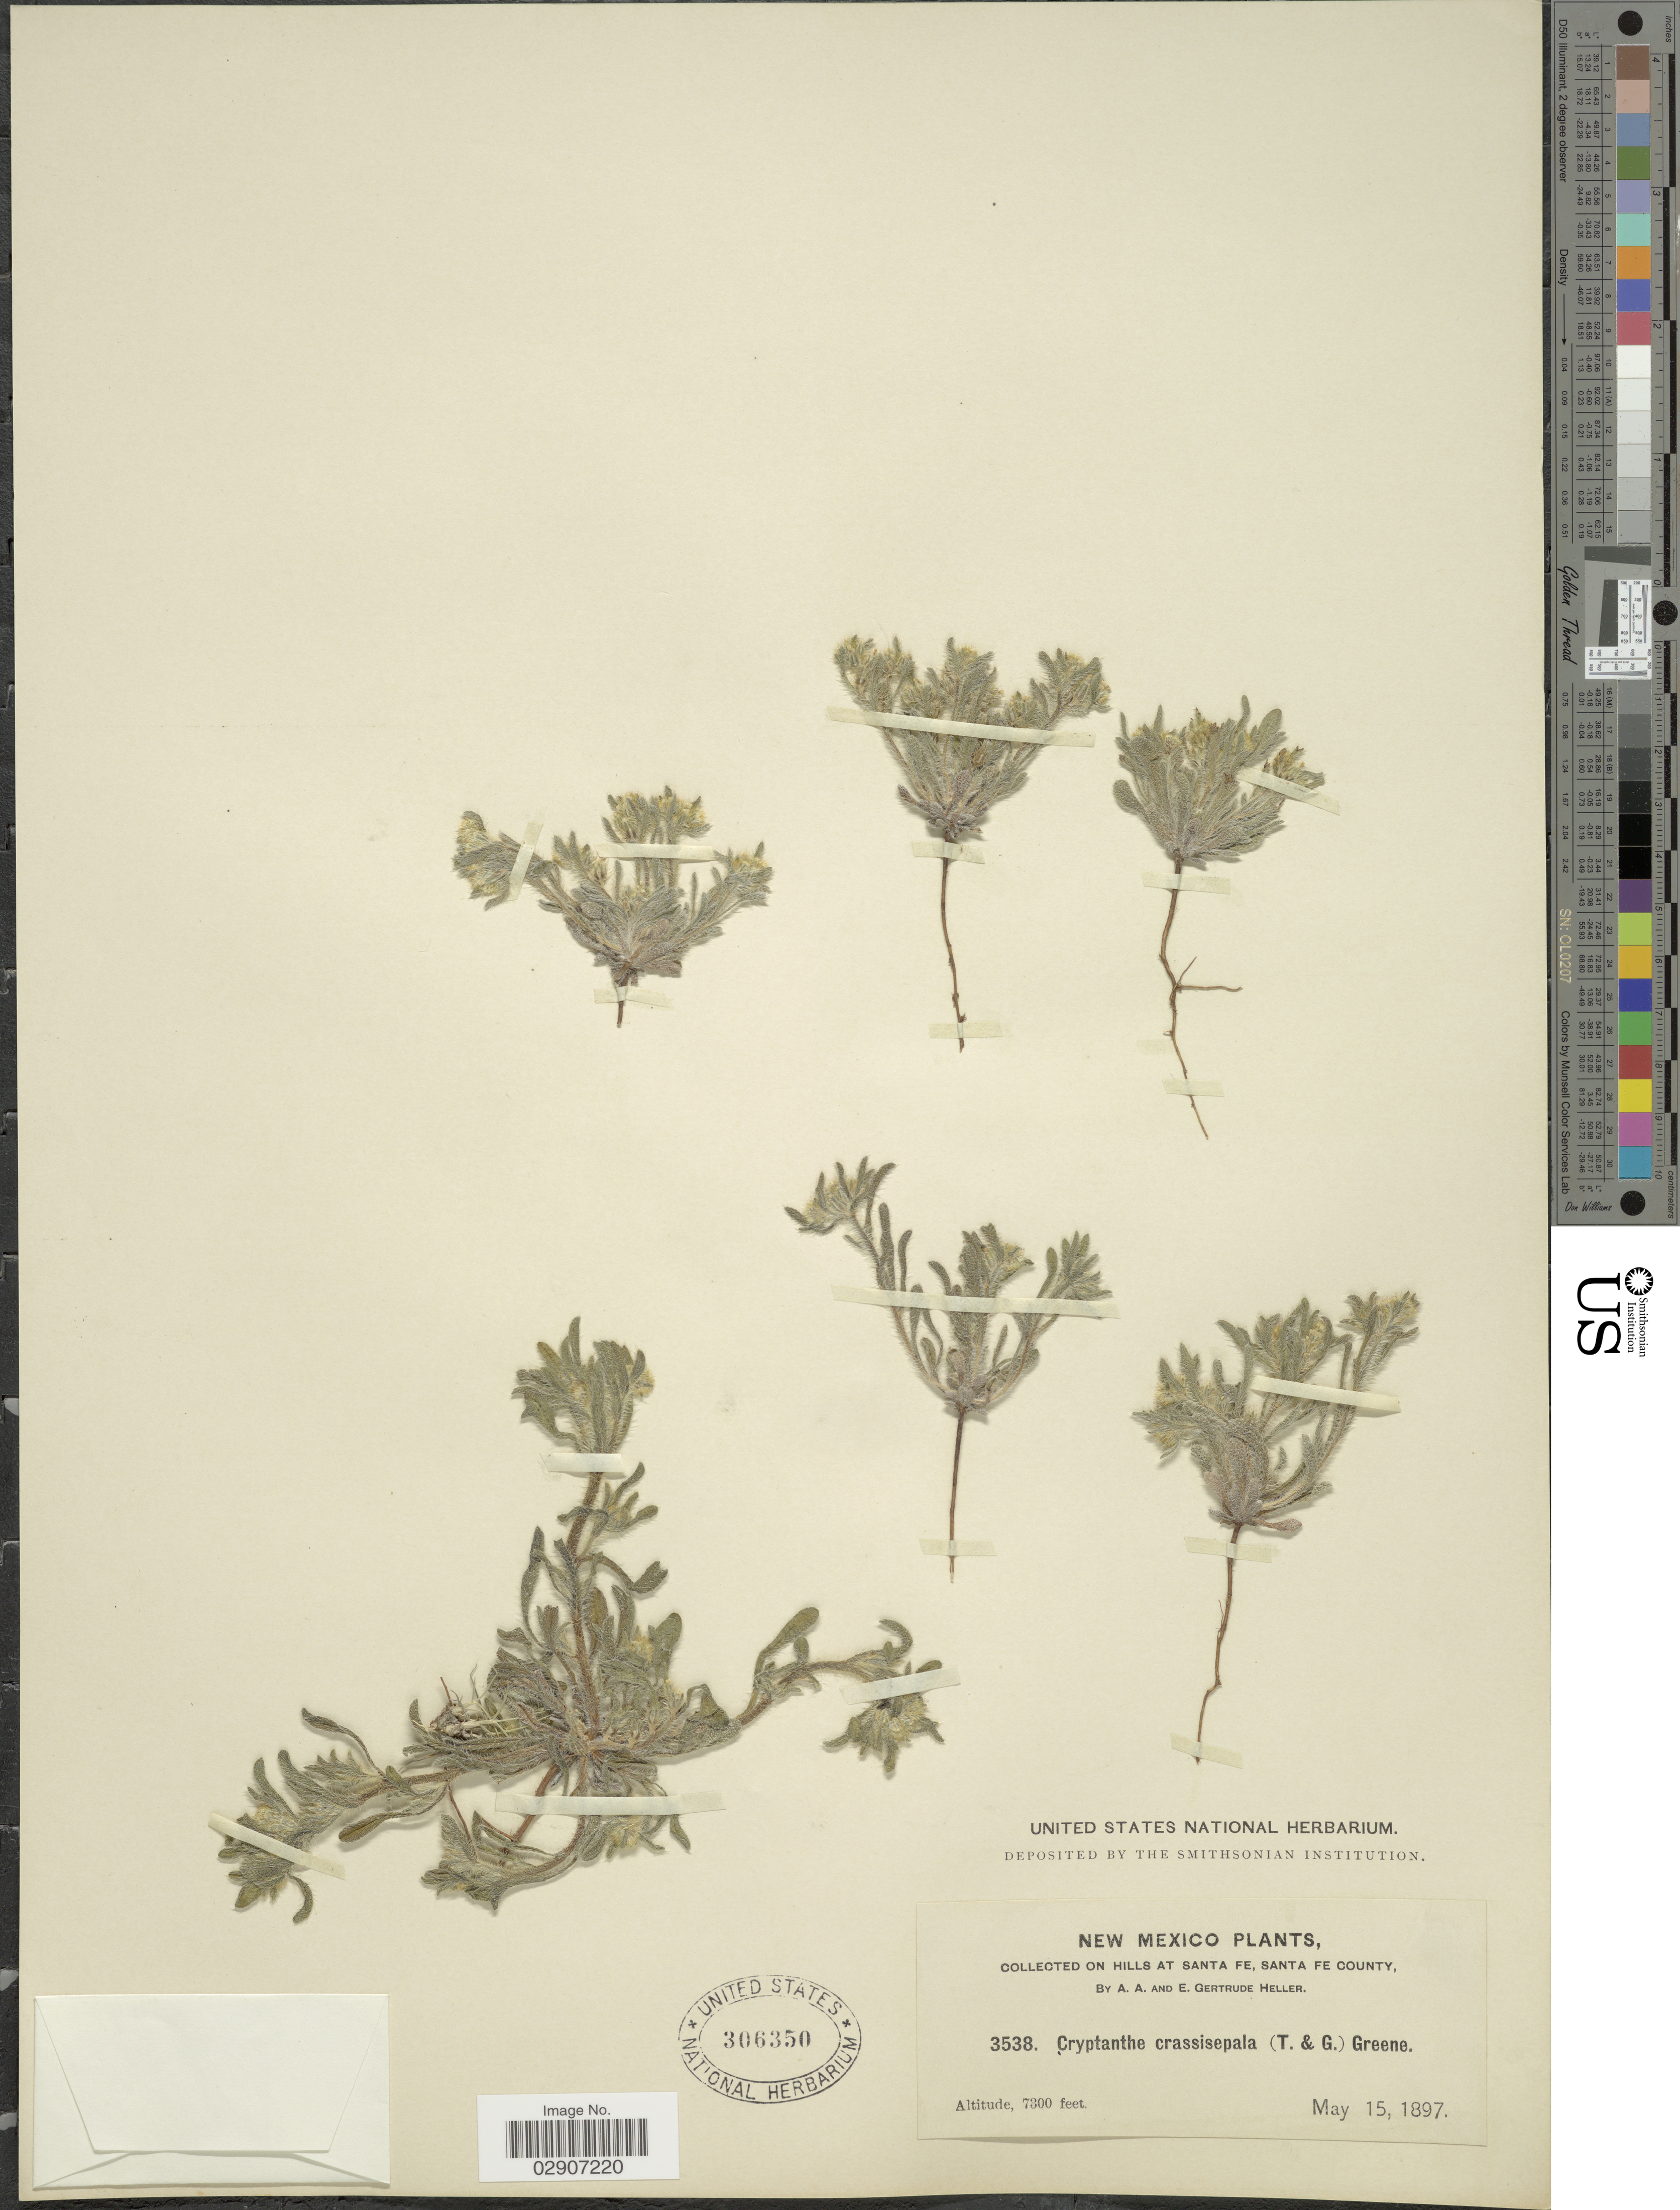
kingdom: Plantae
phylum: Tracheophyta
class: Magnoliopsida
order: Boraginales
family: Boraginaceae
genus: Cryptantha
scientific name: Cryptantha crassisepala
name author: (Torr. & A. Gray) Greene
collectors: A. A. Heller & E. G. Heller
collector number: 3538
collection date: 1897-05-15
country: United States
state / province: New Mexico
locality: On hills at Santa Fe, Santa Fe County.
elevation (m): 2225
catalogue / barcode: US 306350